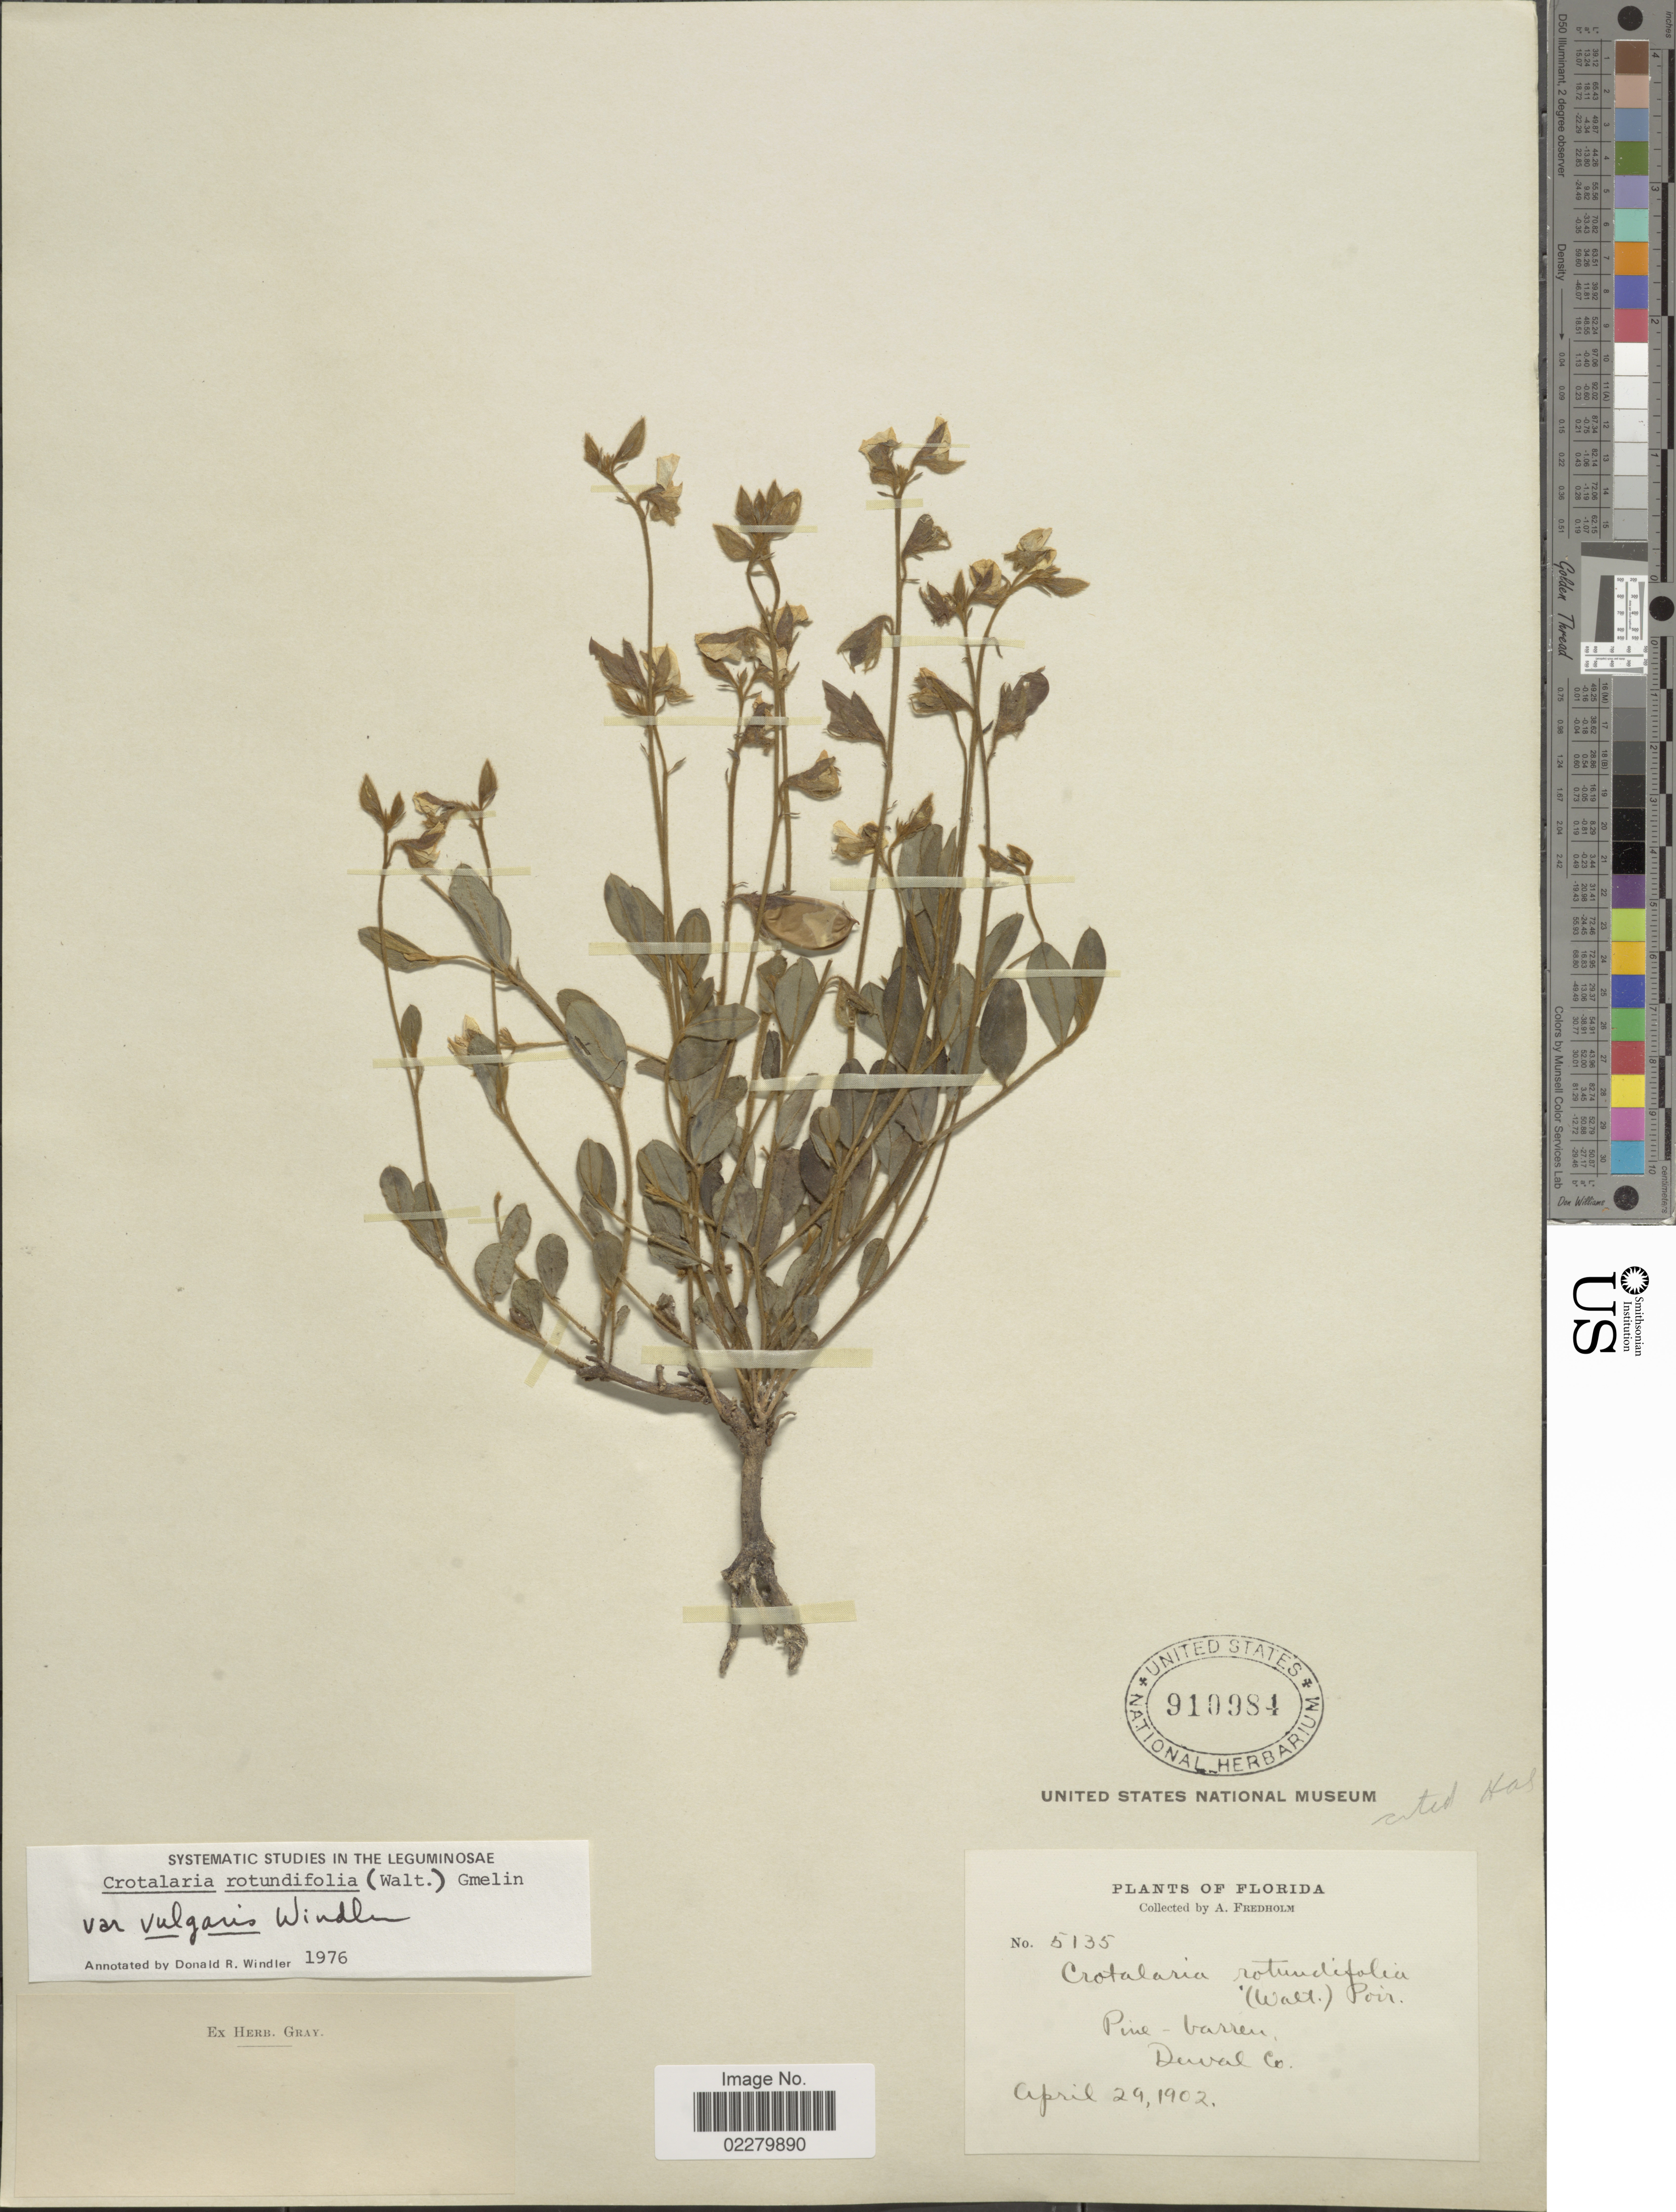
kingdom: Plantae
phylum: Tracheophyta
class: Magnoliopsida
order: Fabales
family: Fabaceae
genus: Crotalaria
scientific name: Crotalaria rotundifolia var. vulgaris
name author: Windler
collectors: A. Fredholm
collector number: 5135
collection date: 1902-04-29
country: United States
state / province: Florida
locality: Pine-barren, Duval Co.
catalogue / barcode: US 910984